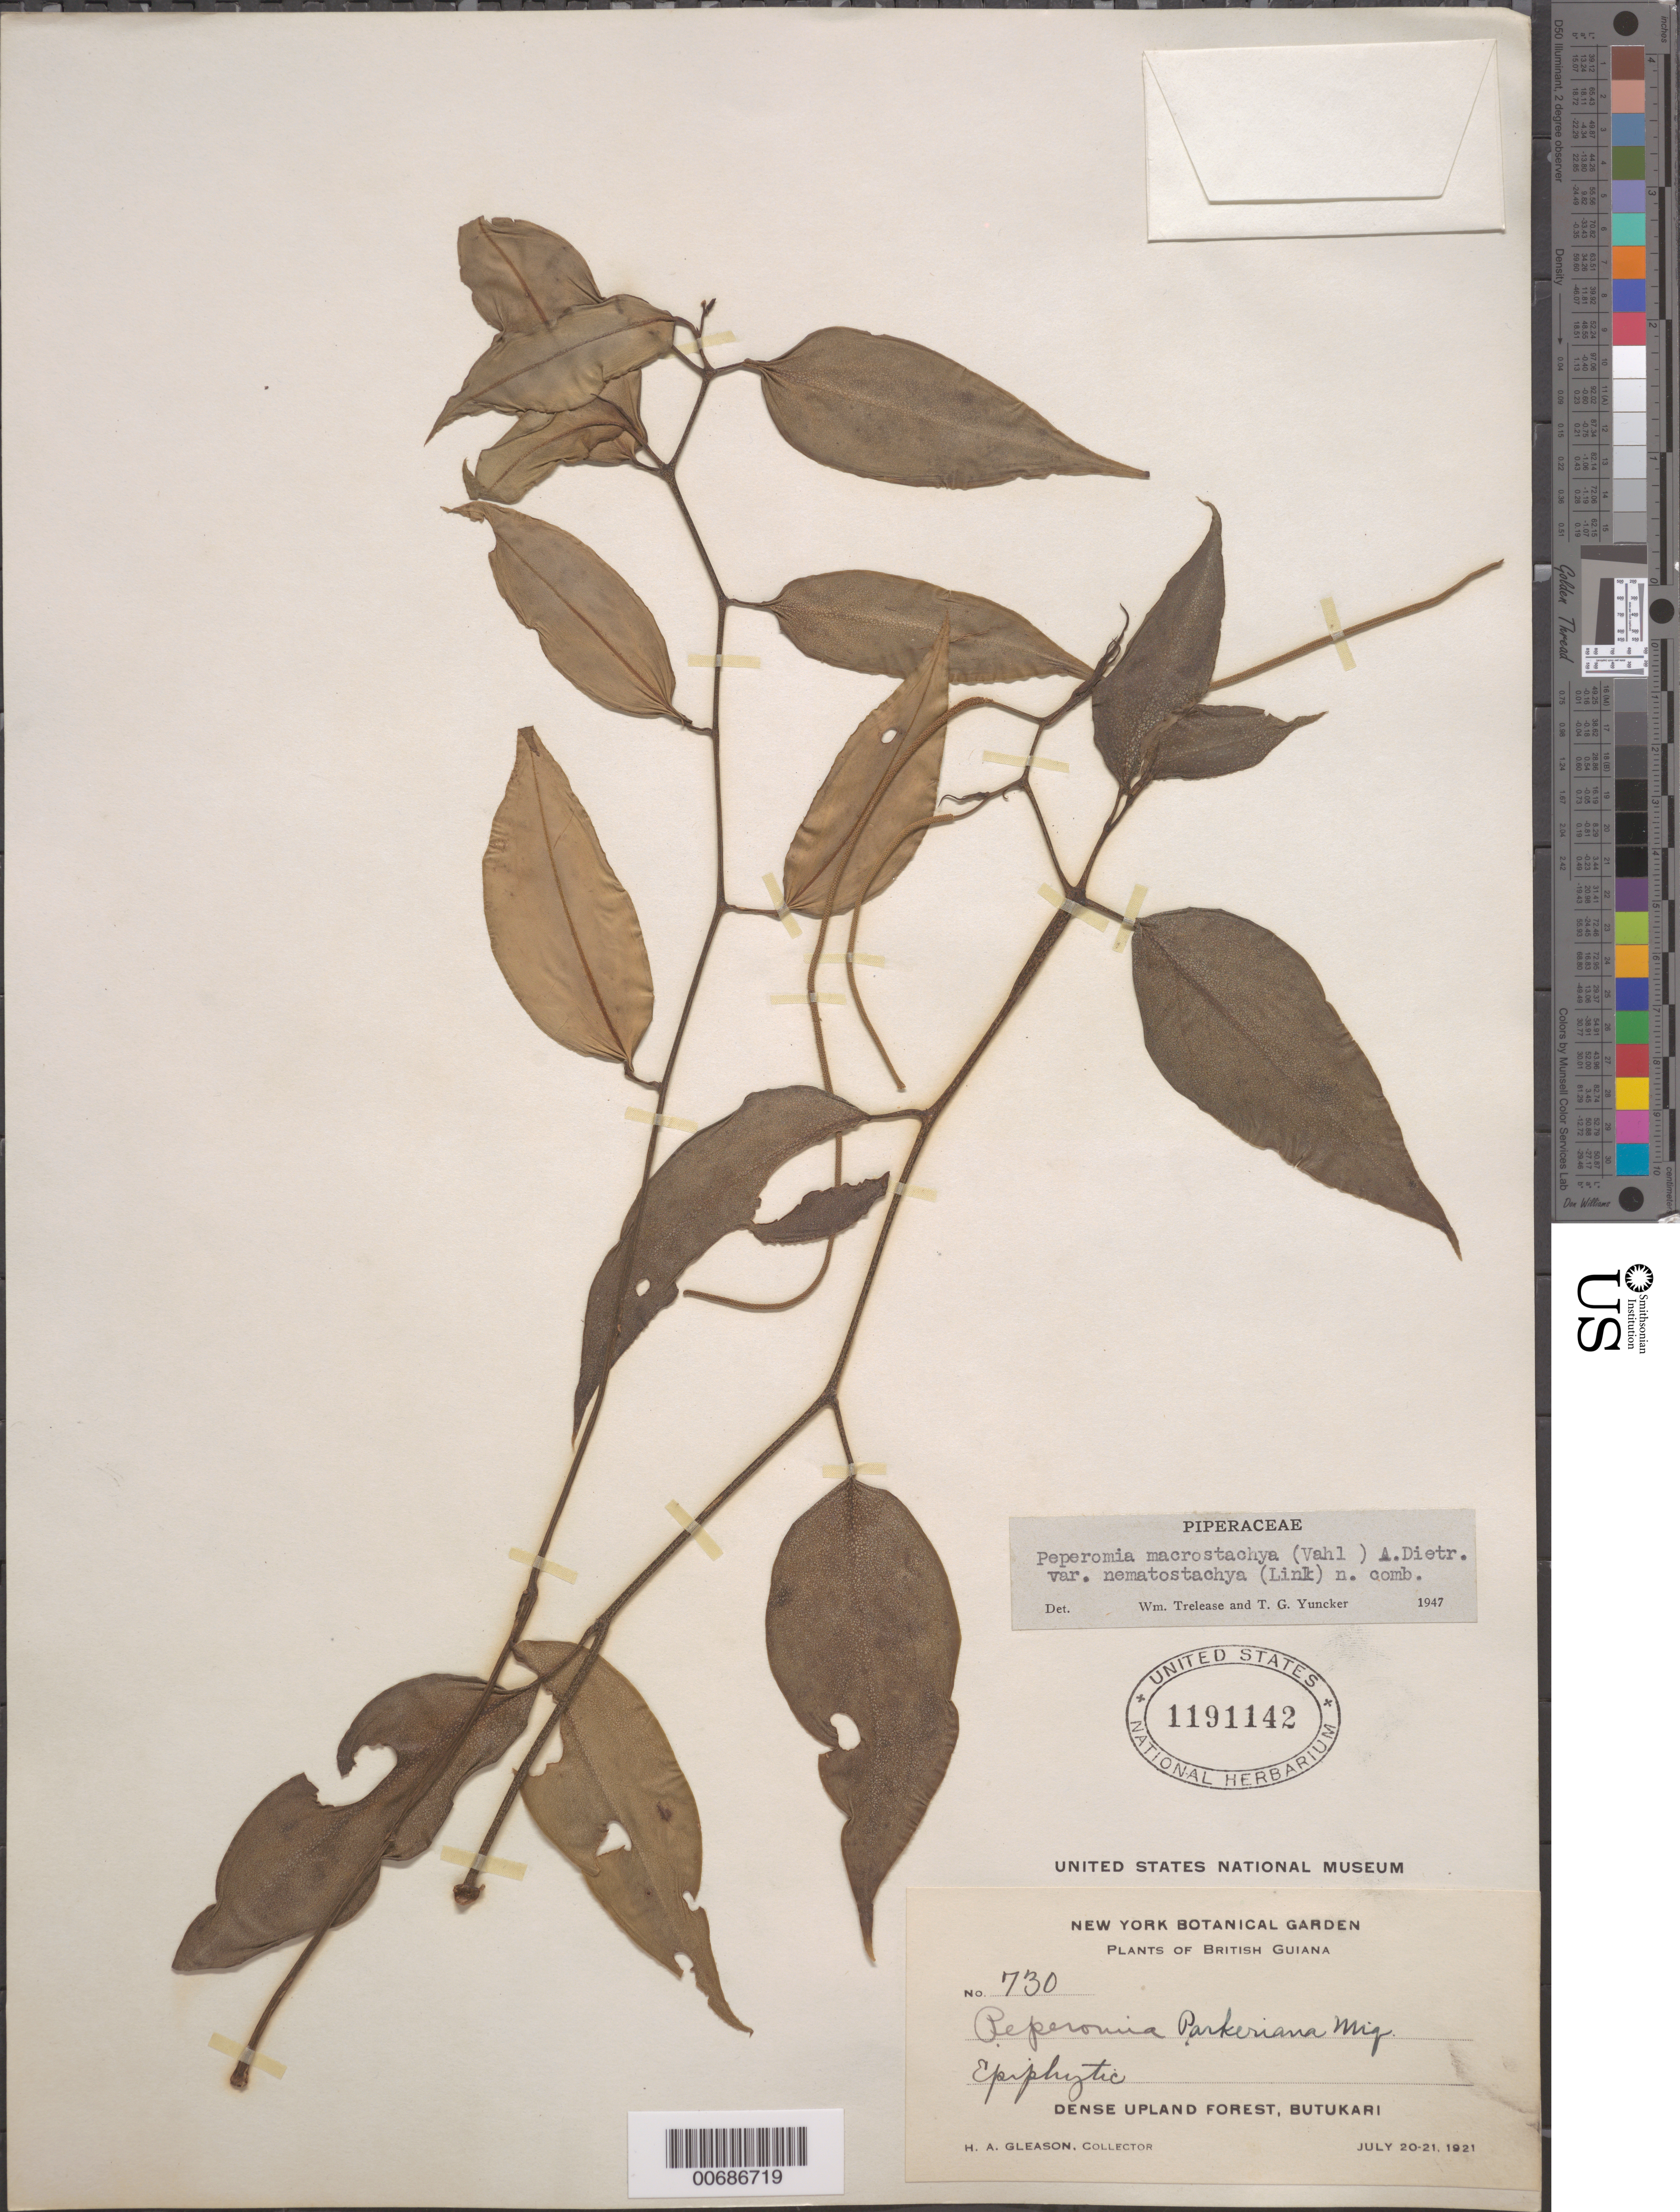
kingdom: Plantae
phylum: Tracheophyta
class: Magnoliopsida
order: Piperales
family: Piperaceae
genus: Peperomia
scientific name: Peperomia macrostachya var. nematostachya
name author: (Link) Trel. & Yunck.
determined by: Trelease, W.; Yuncker, T. G.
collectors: H. A. Gleason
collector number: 730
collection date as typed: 20-Jul-21 to 21-Jul-21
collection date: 1921-07-20/1921-07-21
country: Guyana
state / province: U. Demerara-Berbice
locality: Butukari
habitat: Dense upland forest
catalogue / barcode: US 1191142